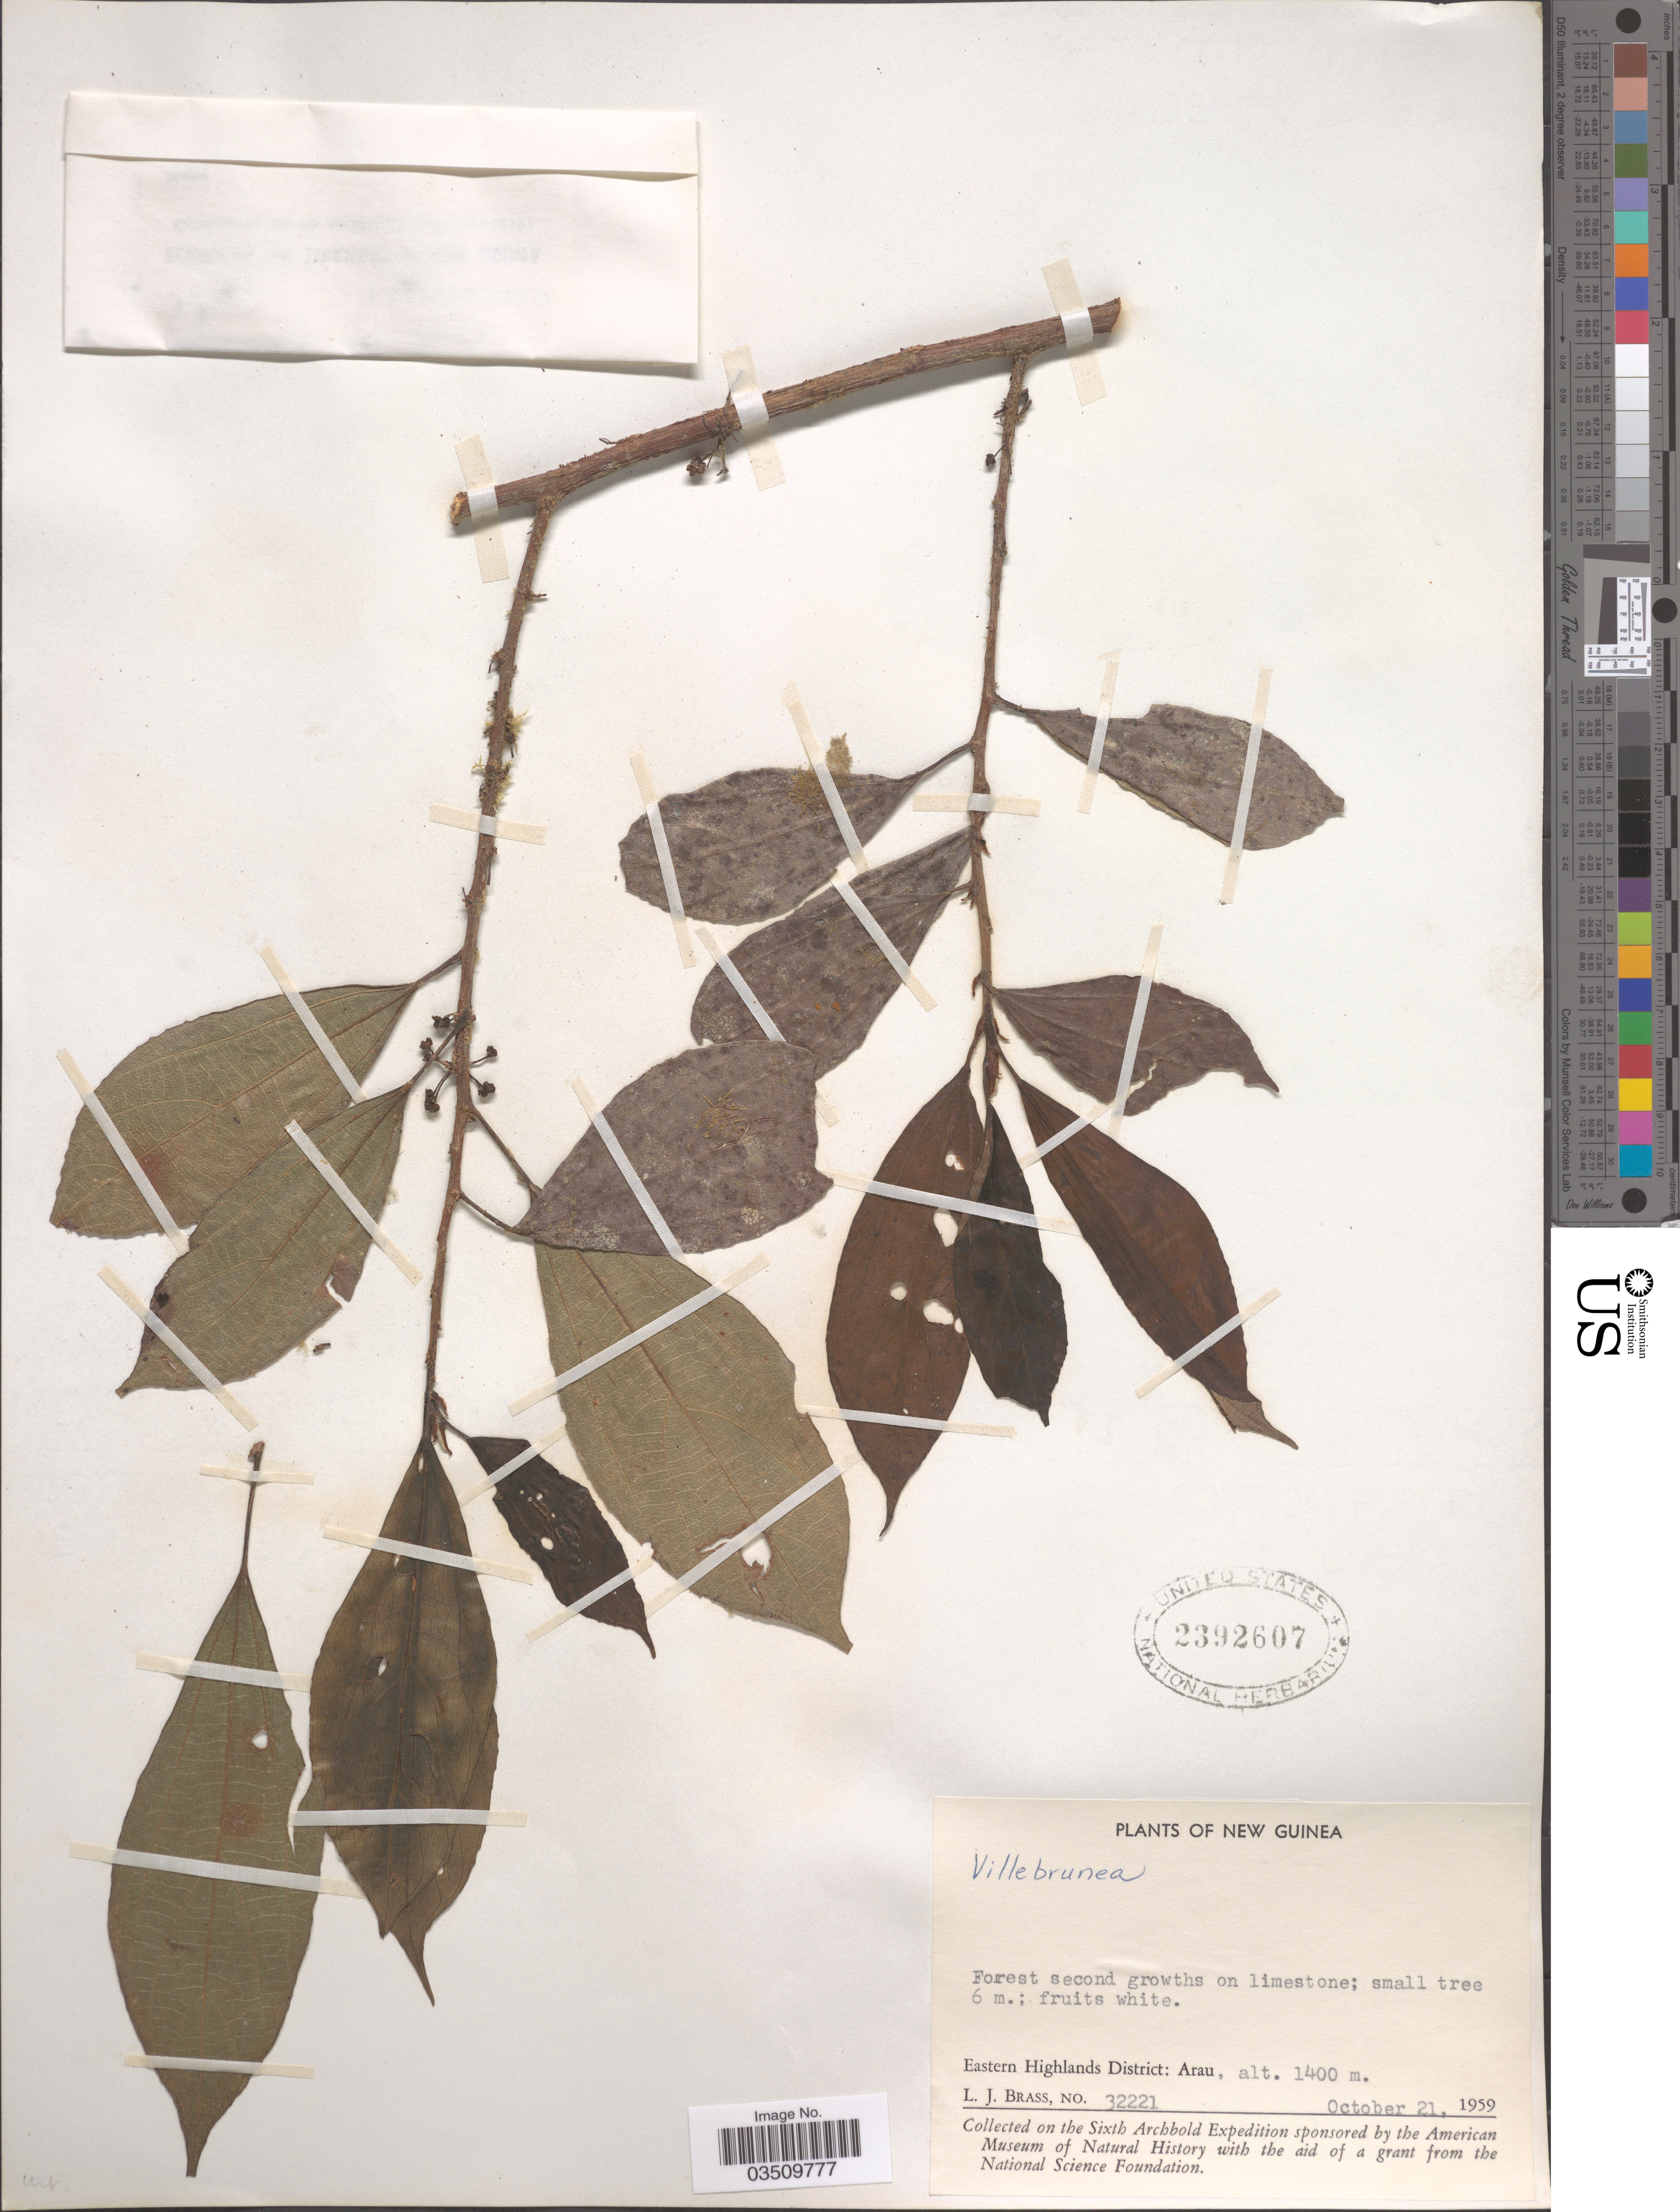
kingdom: Plantae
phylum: Tracheophyta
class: Magnoliopsida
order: Rosales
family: Urticaceae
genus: Oreocnide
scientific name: Oreocnide trinervis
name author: (Wedd.) Miq.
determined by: Frodin, D. G.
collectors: L. J. Brass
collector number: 32221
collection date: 1959-10-21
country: Papua New Guinea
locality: New Guinea. Eastern Highlands District: Arau.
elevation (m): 1400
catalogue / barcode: US 2392607